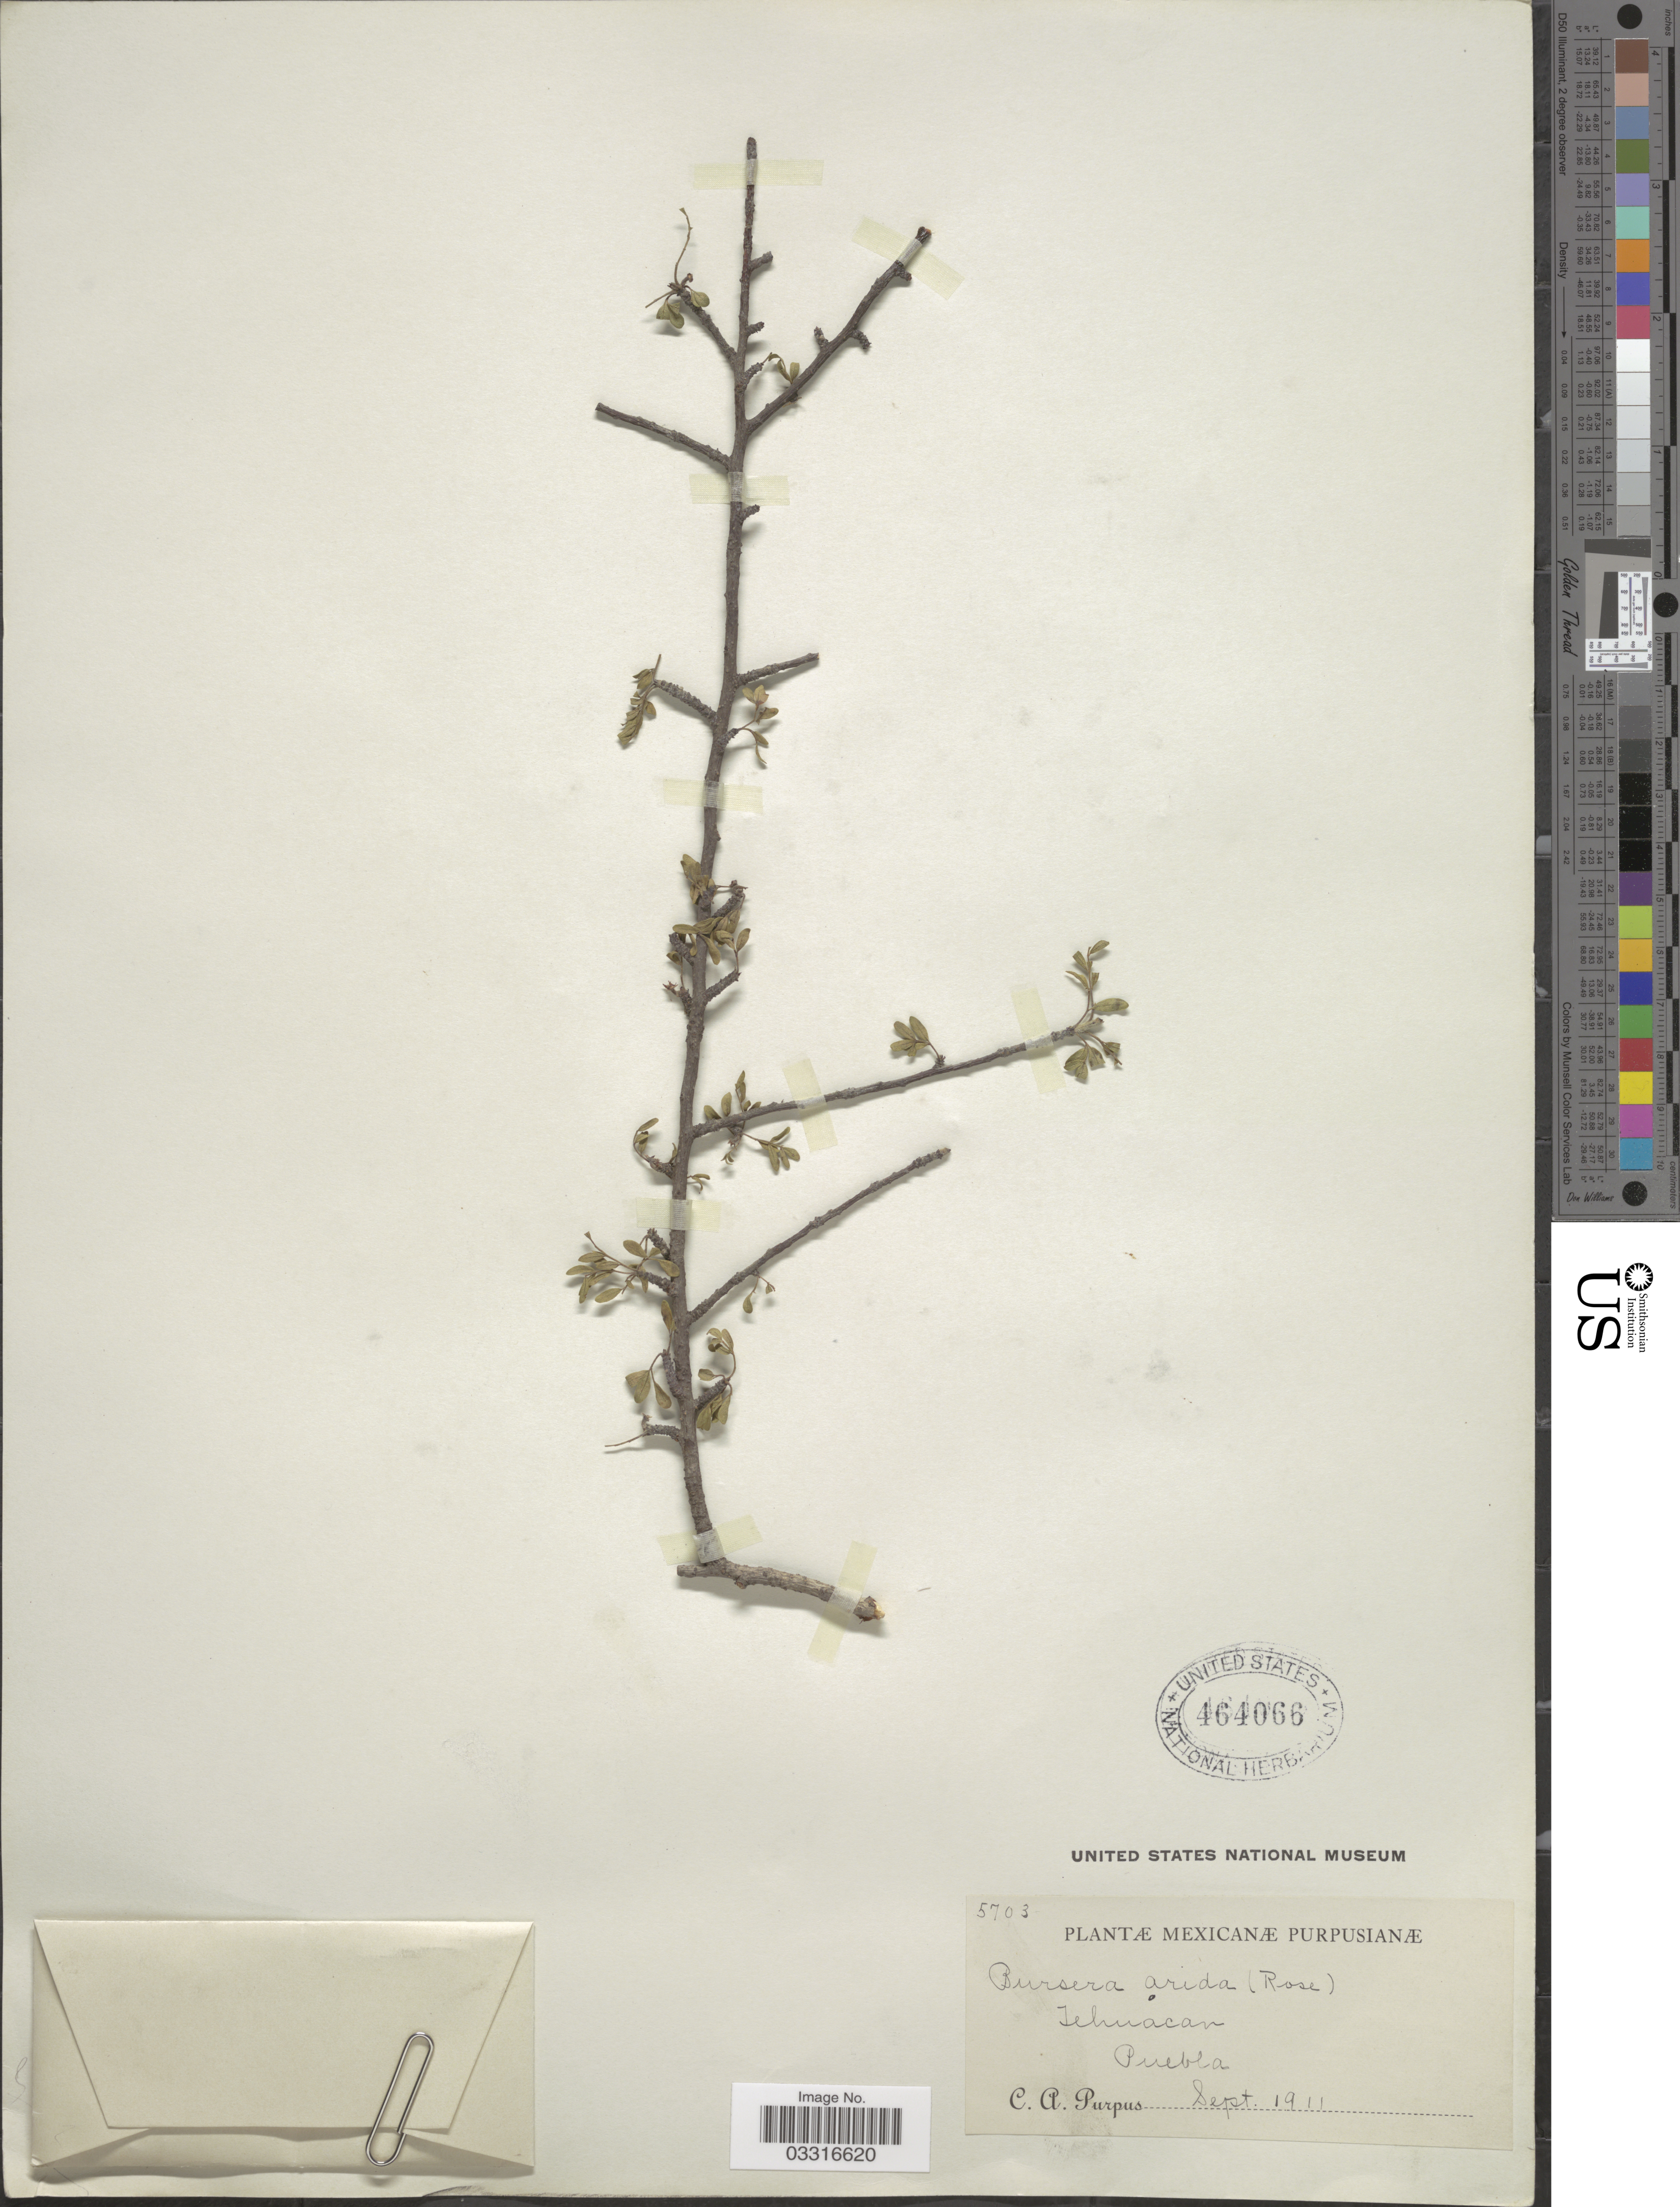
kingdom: Plantae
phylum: Tracheophyta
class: Magnoliopsida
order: Sapindales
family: Burseraceae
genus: Bursera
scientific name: Bursera arida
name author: (Rose) Standl.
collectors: C. A. Purpus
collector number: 5703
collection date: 1911-09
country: Mexico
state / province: Puebla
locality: Tehuacan.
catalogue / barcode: US 464066